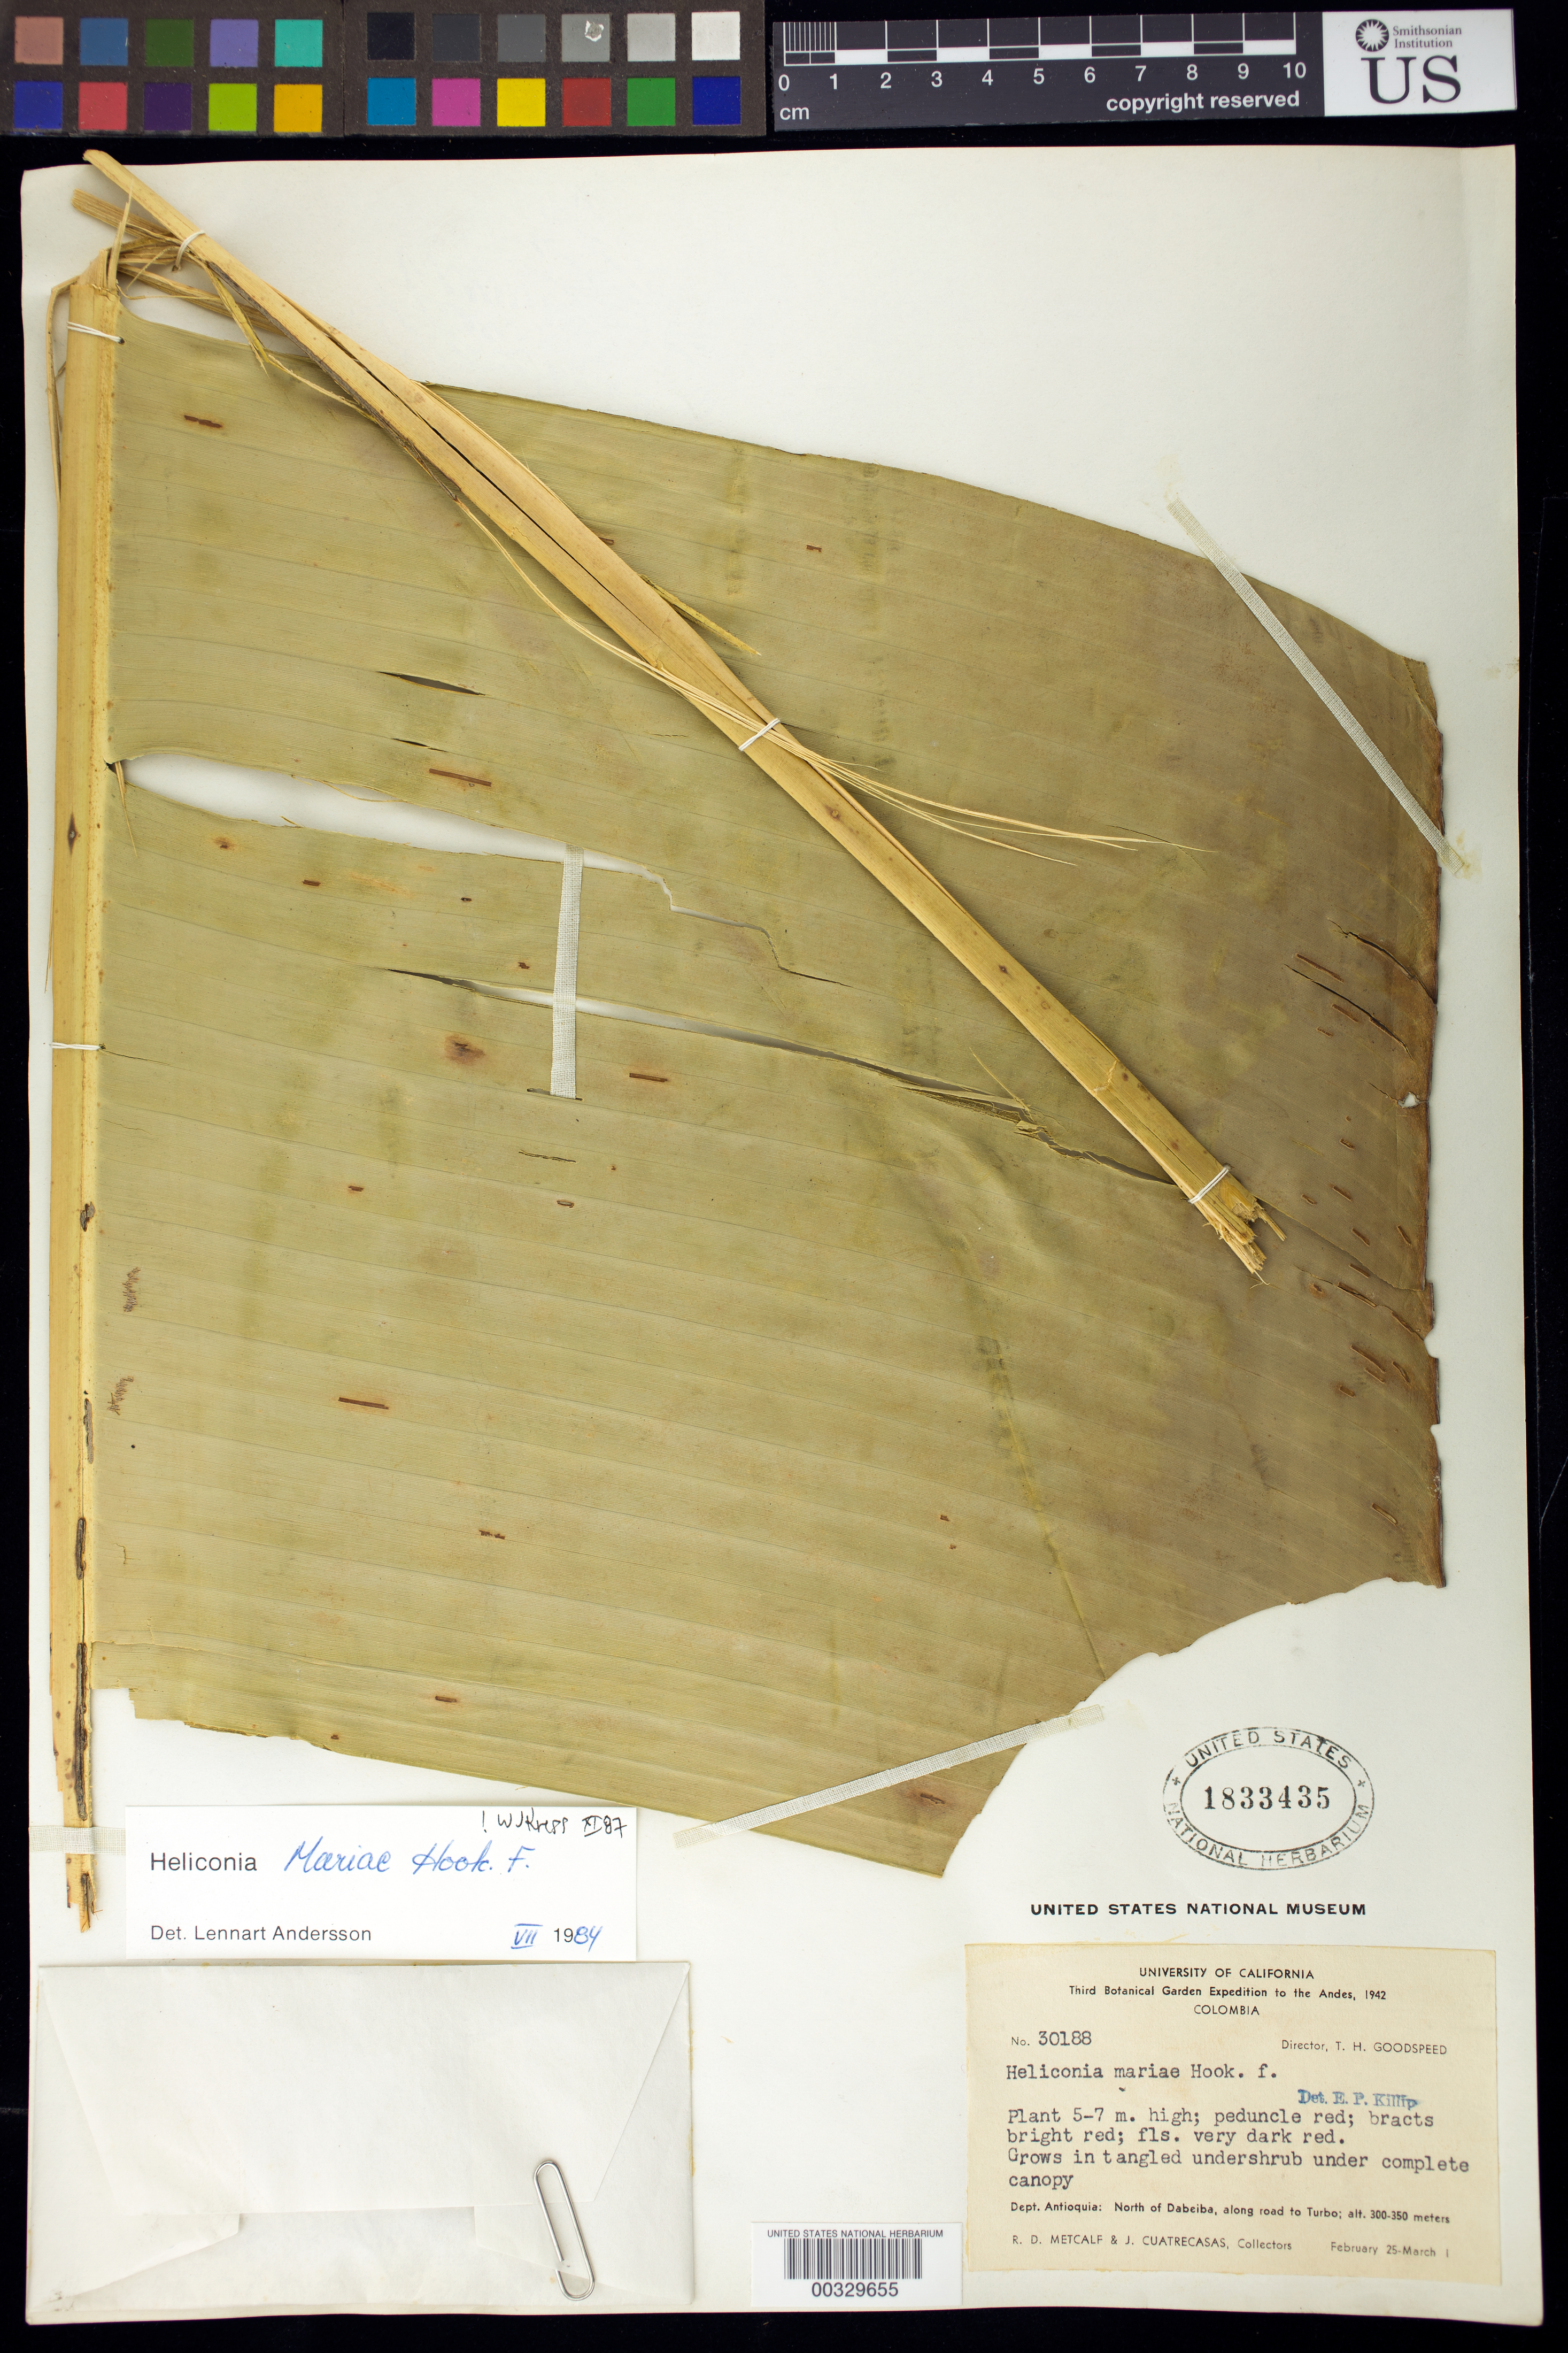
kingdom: Plantae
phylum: Tracheophyta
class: Liliopsida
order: Zingiberales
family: Heliconiaceae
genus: Heliconia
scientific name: Heliconia mariae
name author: Hook. f.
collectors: R. D. Metcalf & J. Cuatrecasas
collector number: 30188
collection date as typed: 25 Feb 1942 to 01 Mar 1942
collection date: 1942-02-25/1942-03-01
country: Colombia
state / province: Antioquia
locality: N of Dabeiba, along road to Turbo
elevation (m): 300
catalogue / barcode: US 1833435